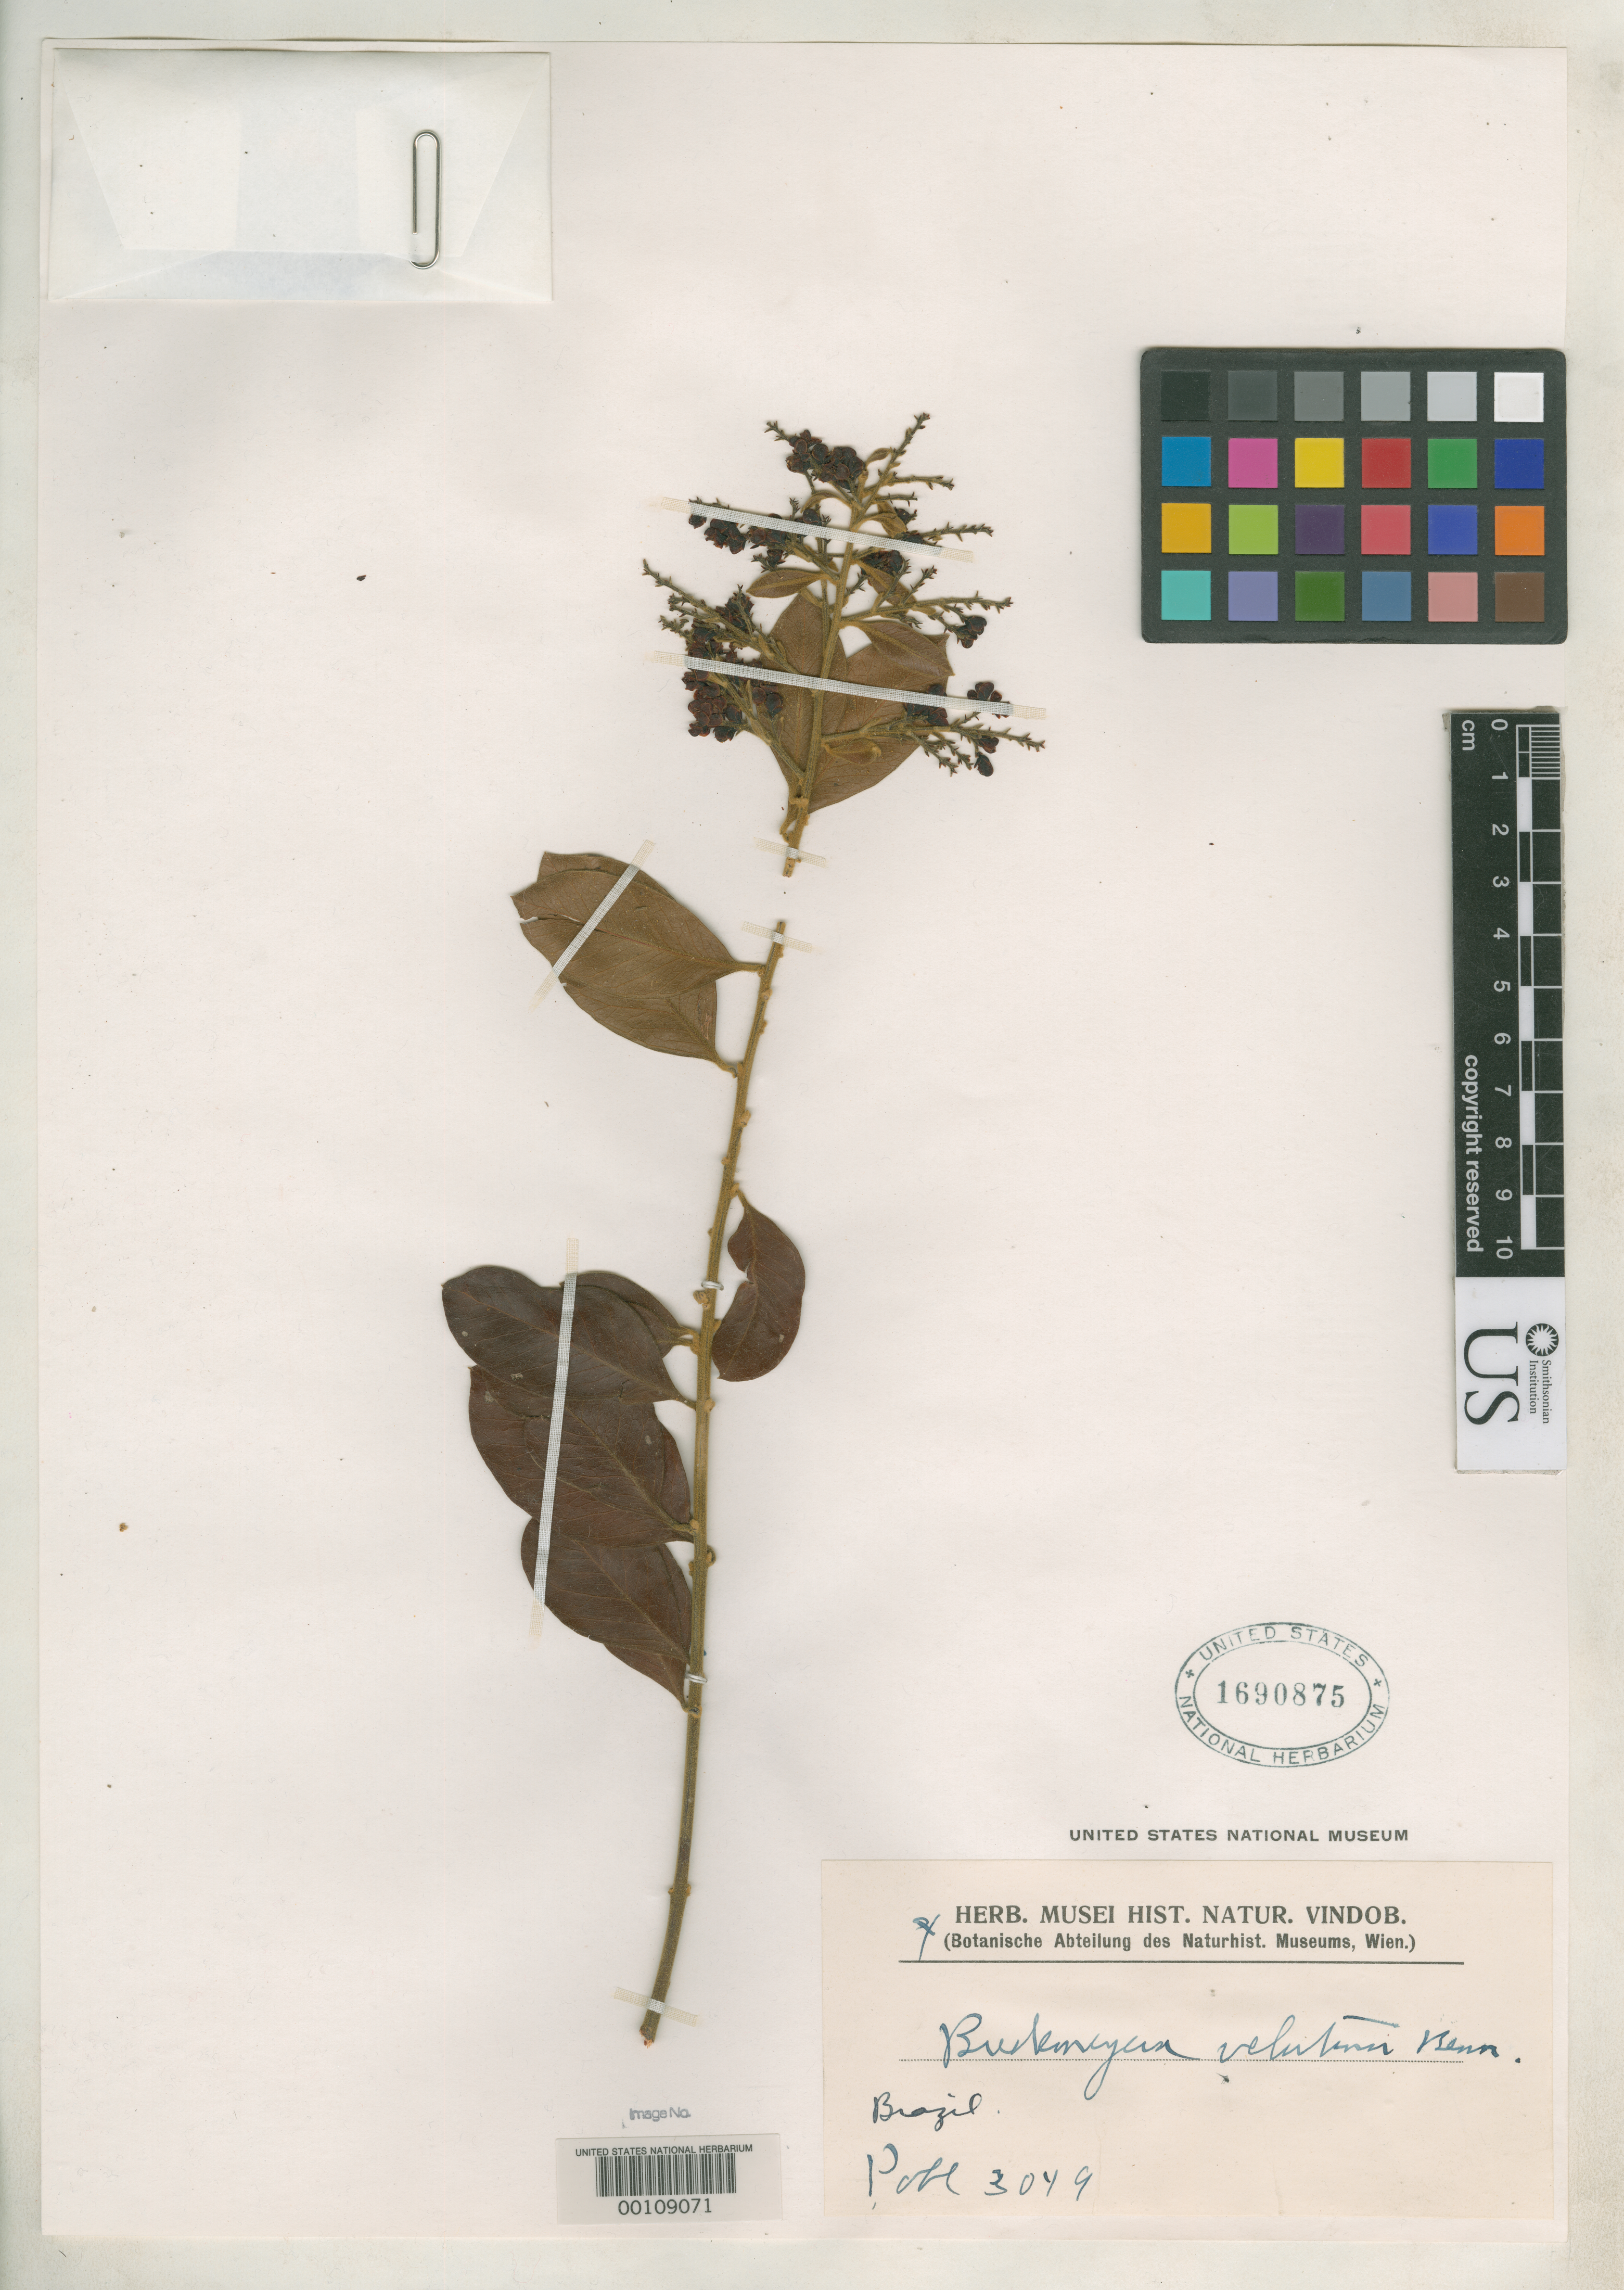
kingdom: Plantae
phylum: Tracheophyta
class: Magnoliopsida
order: Fabales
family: Polygalaceae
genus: Bredemeyera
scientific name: Bredemeyera velutina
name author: A.W. Benn. in Mart.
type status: Type Collection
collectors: J. B. E. Pohl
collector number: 3049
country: Brazil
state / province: Minas Gerais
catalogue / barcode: US 1690875